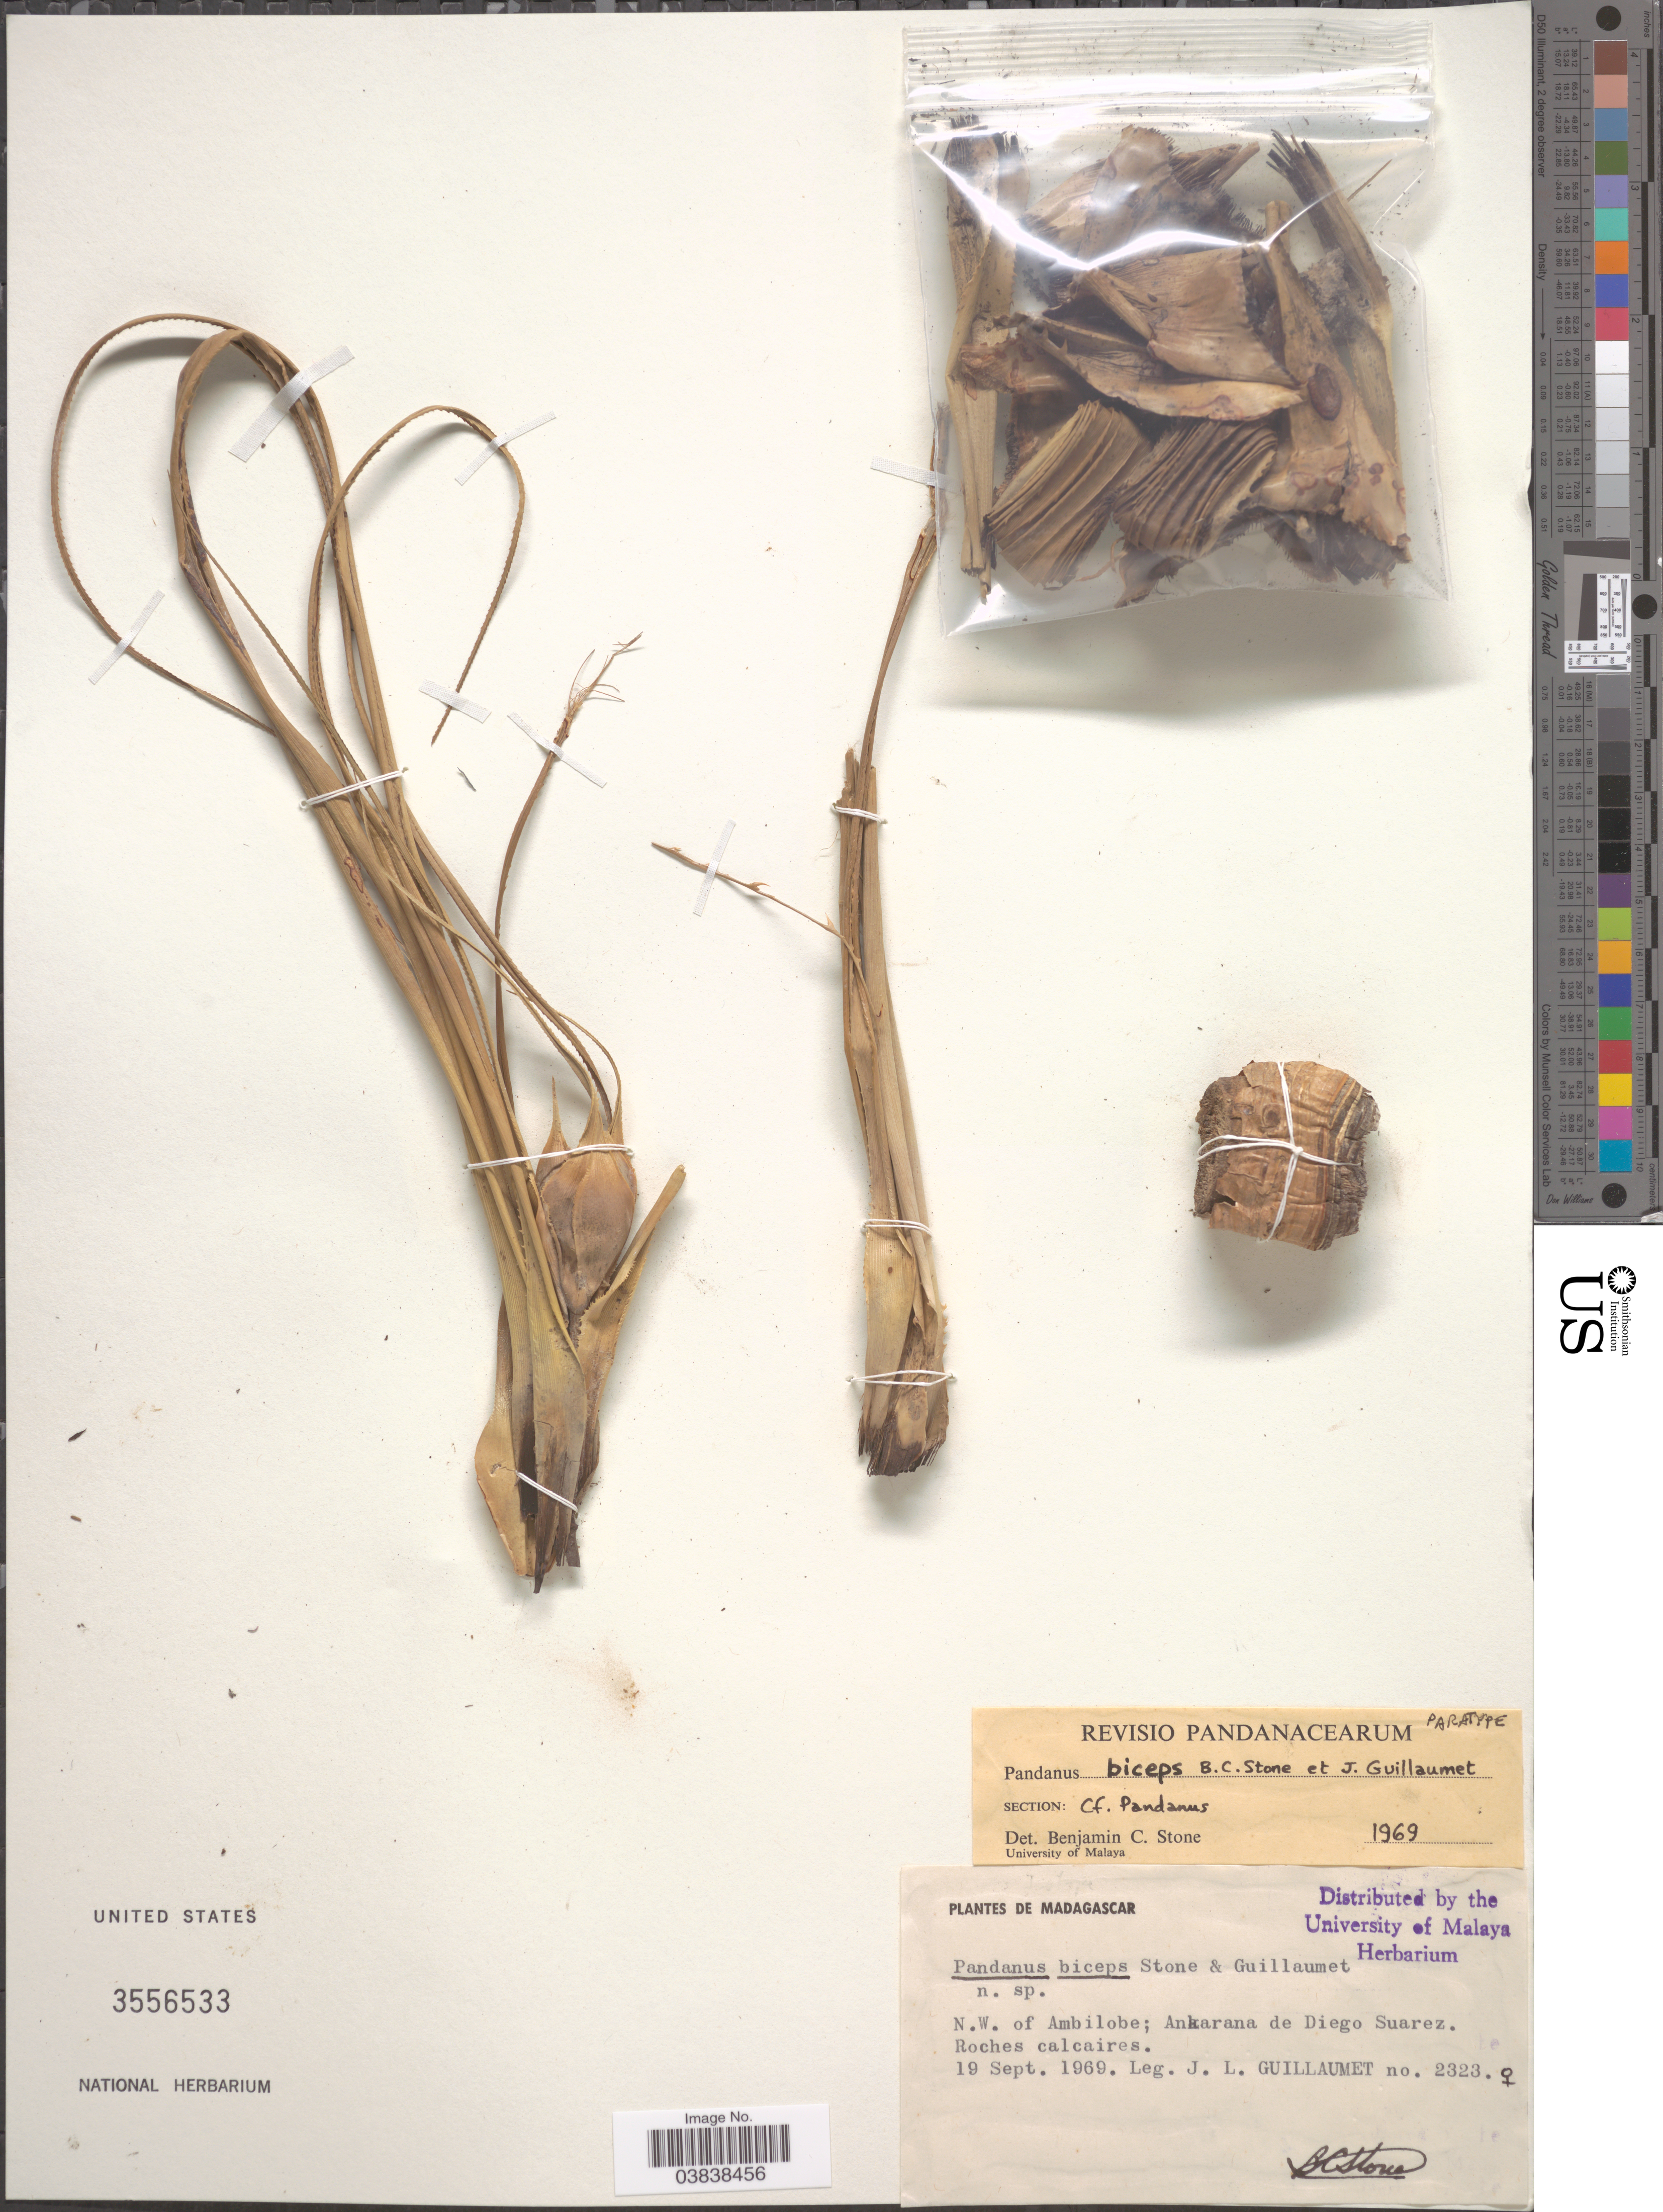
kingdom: Plantae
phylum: Tracheophyta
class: Liliopsida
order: Pandanales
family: Pandanaceae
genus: Pandanus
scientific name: Pandanus biceps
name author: B.C. Stone & Guillaumet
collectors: J. Guillaumet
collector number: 2323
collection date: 1969-09-19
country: Madagascar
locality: N.W. of Ambilobe; Ankarana de Diego Suarez.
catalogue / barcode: US 3556533